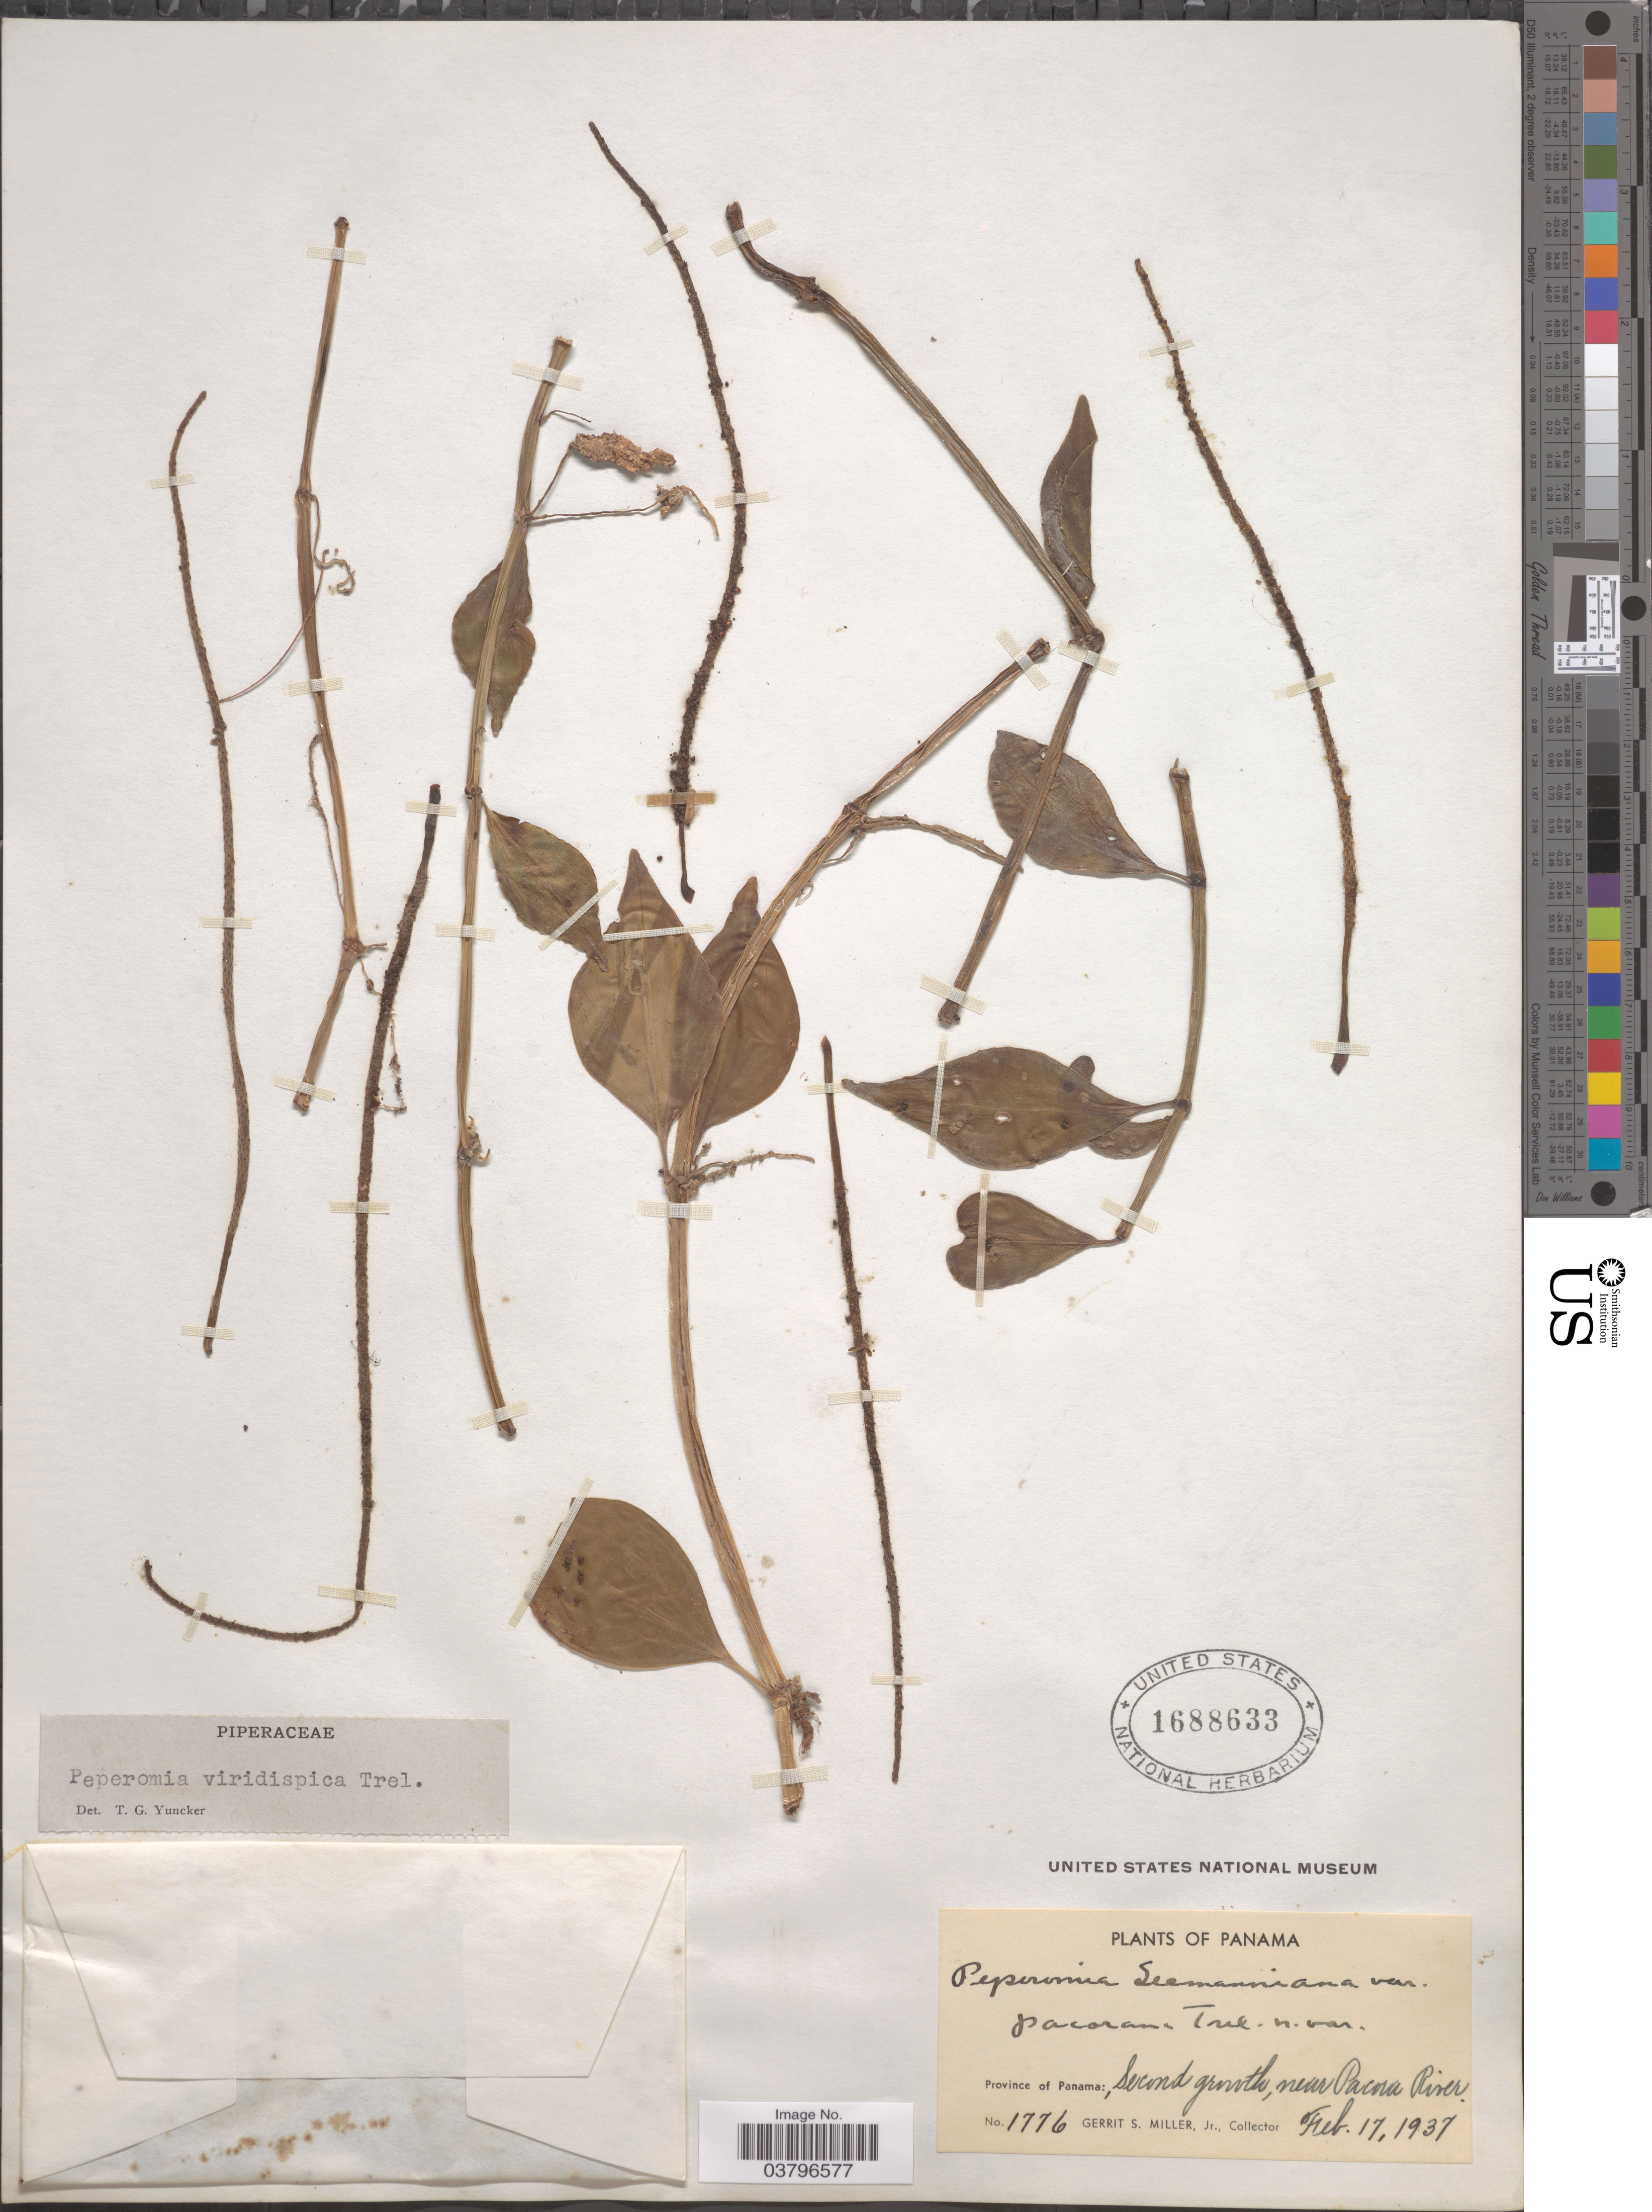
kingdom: Plantae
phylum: Tracheophyta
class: Magnoliopsida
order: Piperales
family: Piperaceae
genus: Peperomia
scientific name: Peperomia angustata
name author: Kunth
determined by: Jiménez, José Estaban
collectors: G. S. Miller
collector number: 1776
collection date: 1937-02-17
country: Panama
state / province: Panamá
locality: Second growth, near Pacora River.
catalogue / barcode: US 1688633